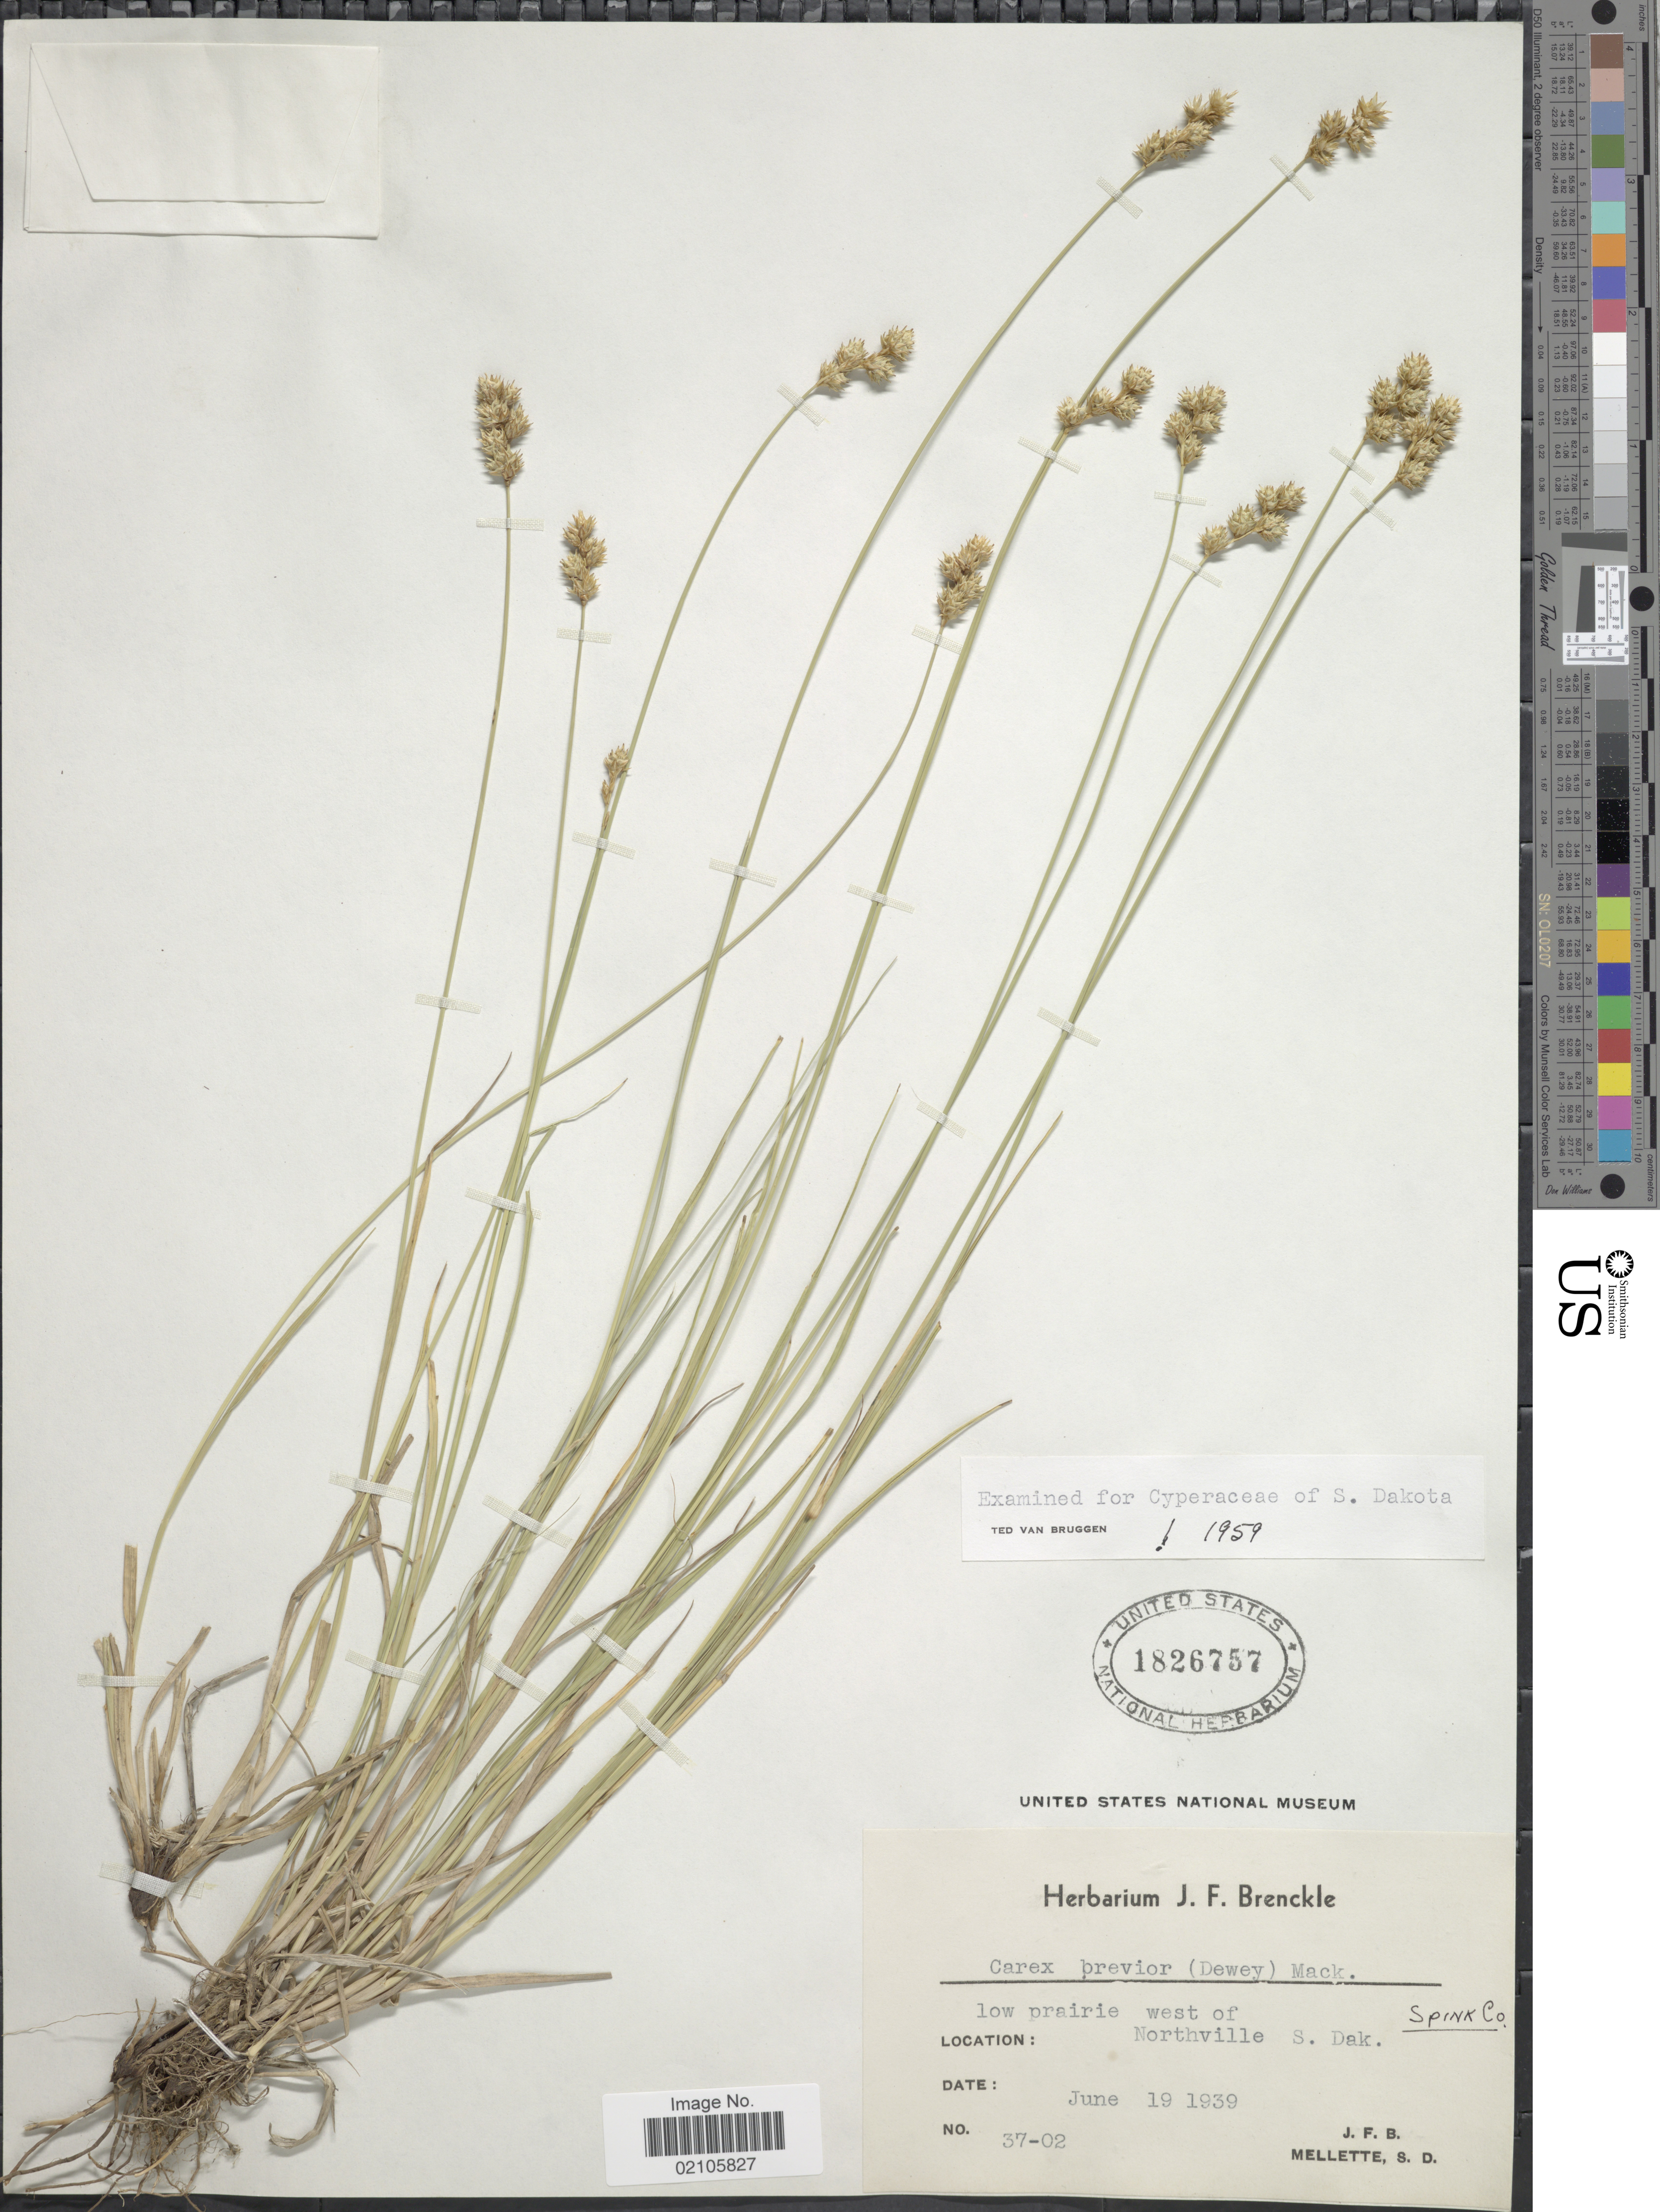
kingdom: Plantae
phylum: Tracheophyta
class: Liliopsida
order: Poales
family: Cyperaceae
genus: Carex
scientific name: Carex brevior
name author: (Dewey) Mack. ex Lunell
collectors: J. Brenckle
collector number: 37-02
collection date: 1939-06-19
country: United States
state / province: South Dakota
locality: West of Northville, Spink Co.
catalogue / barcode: US 1826757